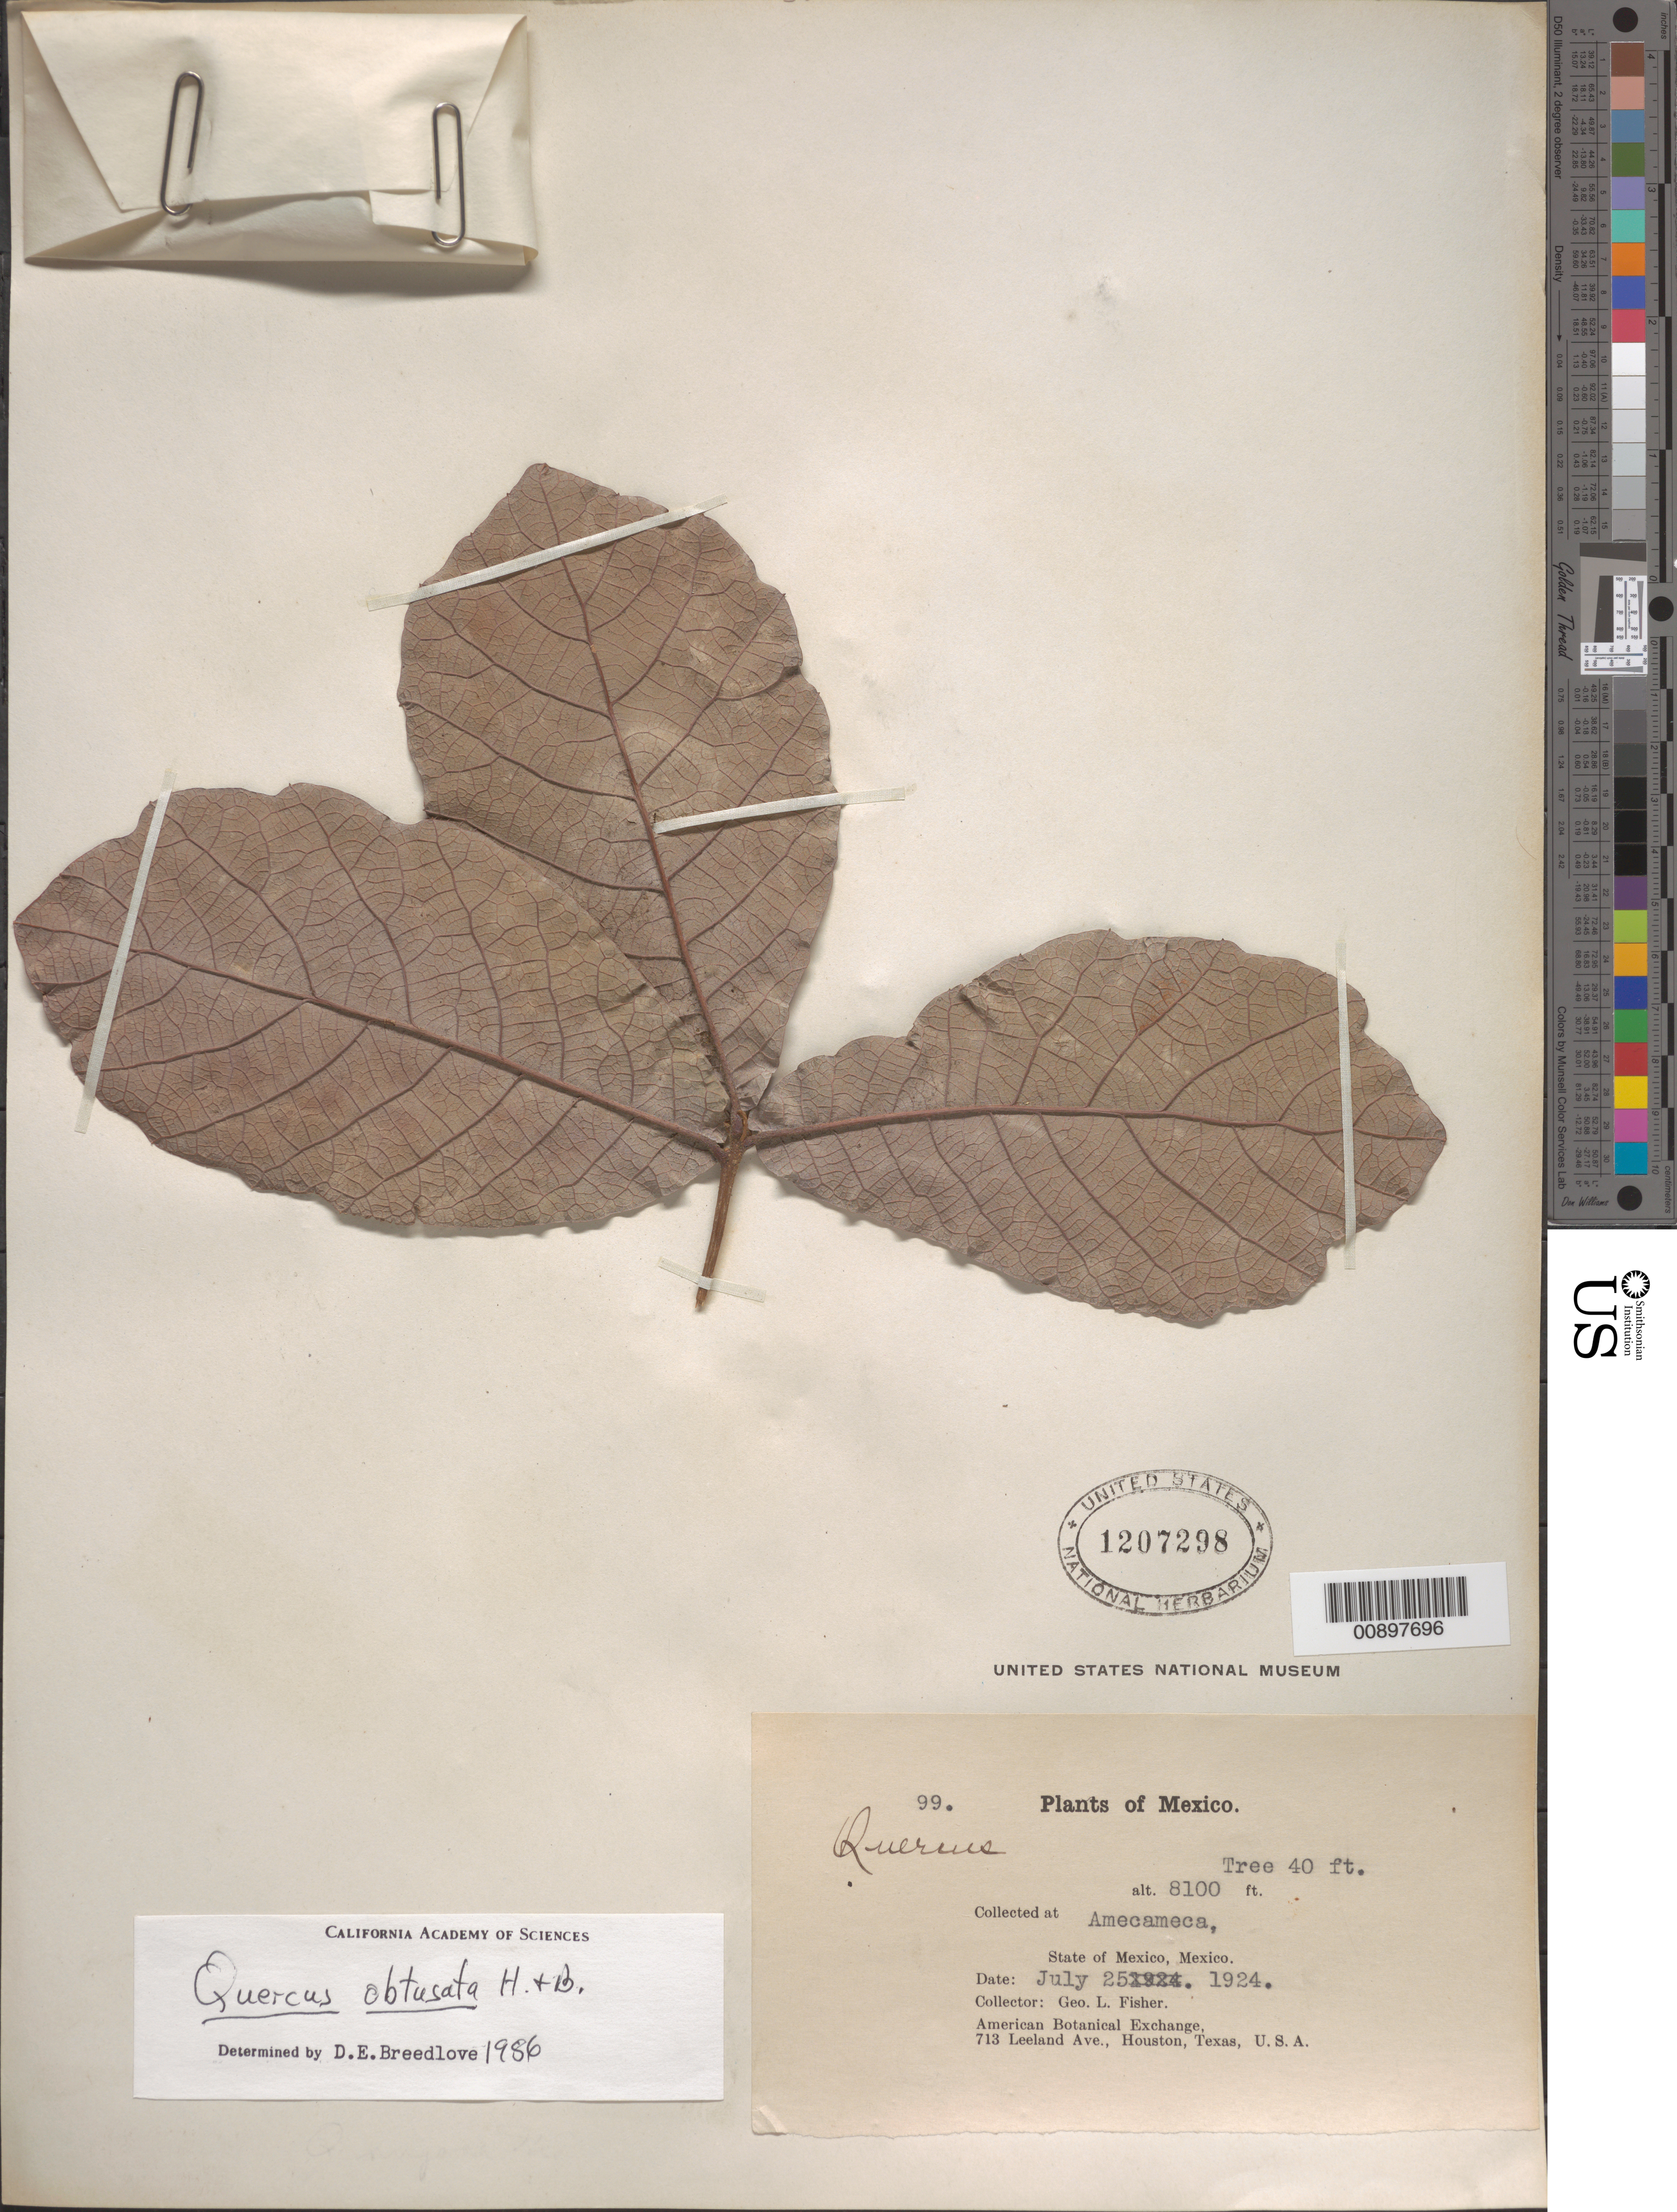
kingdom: Plantae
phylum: Tracheophyta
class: Magnoliopsida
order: Fagales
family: Fagaceae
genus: Quercus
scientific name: Quercus obtusata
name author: Humb. & Bonpl.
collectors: G. L. Fisher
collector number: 99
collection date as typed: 25 Jul 1924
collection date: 1924-07-25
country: Mexico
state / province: México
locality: Amecameca, State of Mexico.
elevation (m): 2469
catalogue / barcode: US 1207298